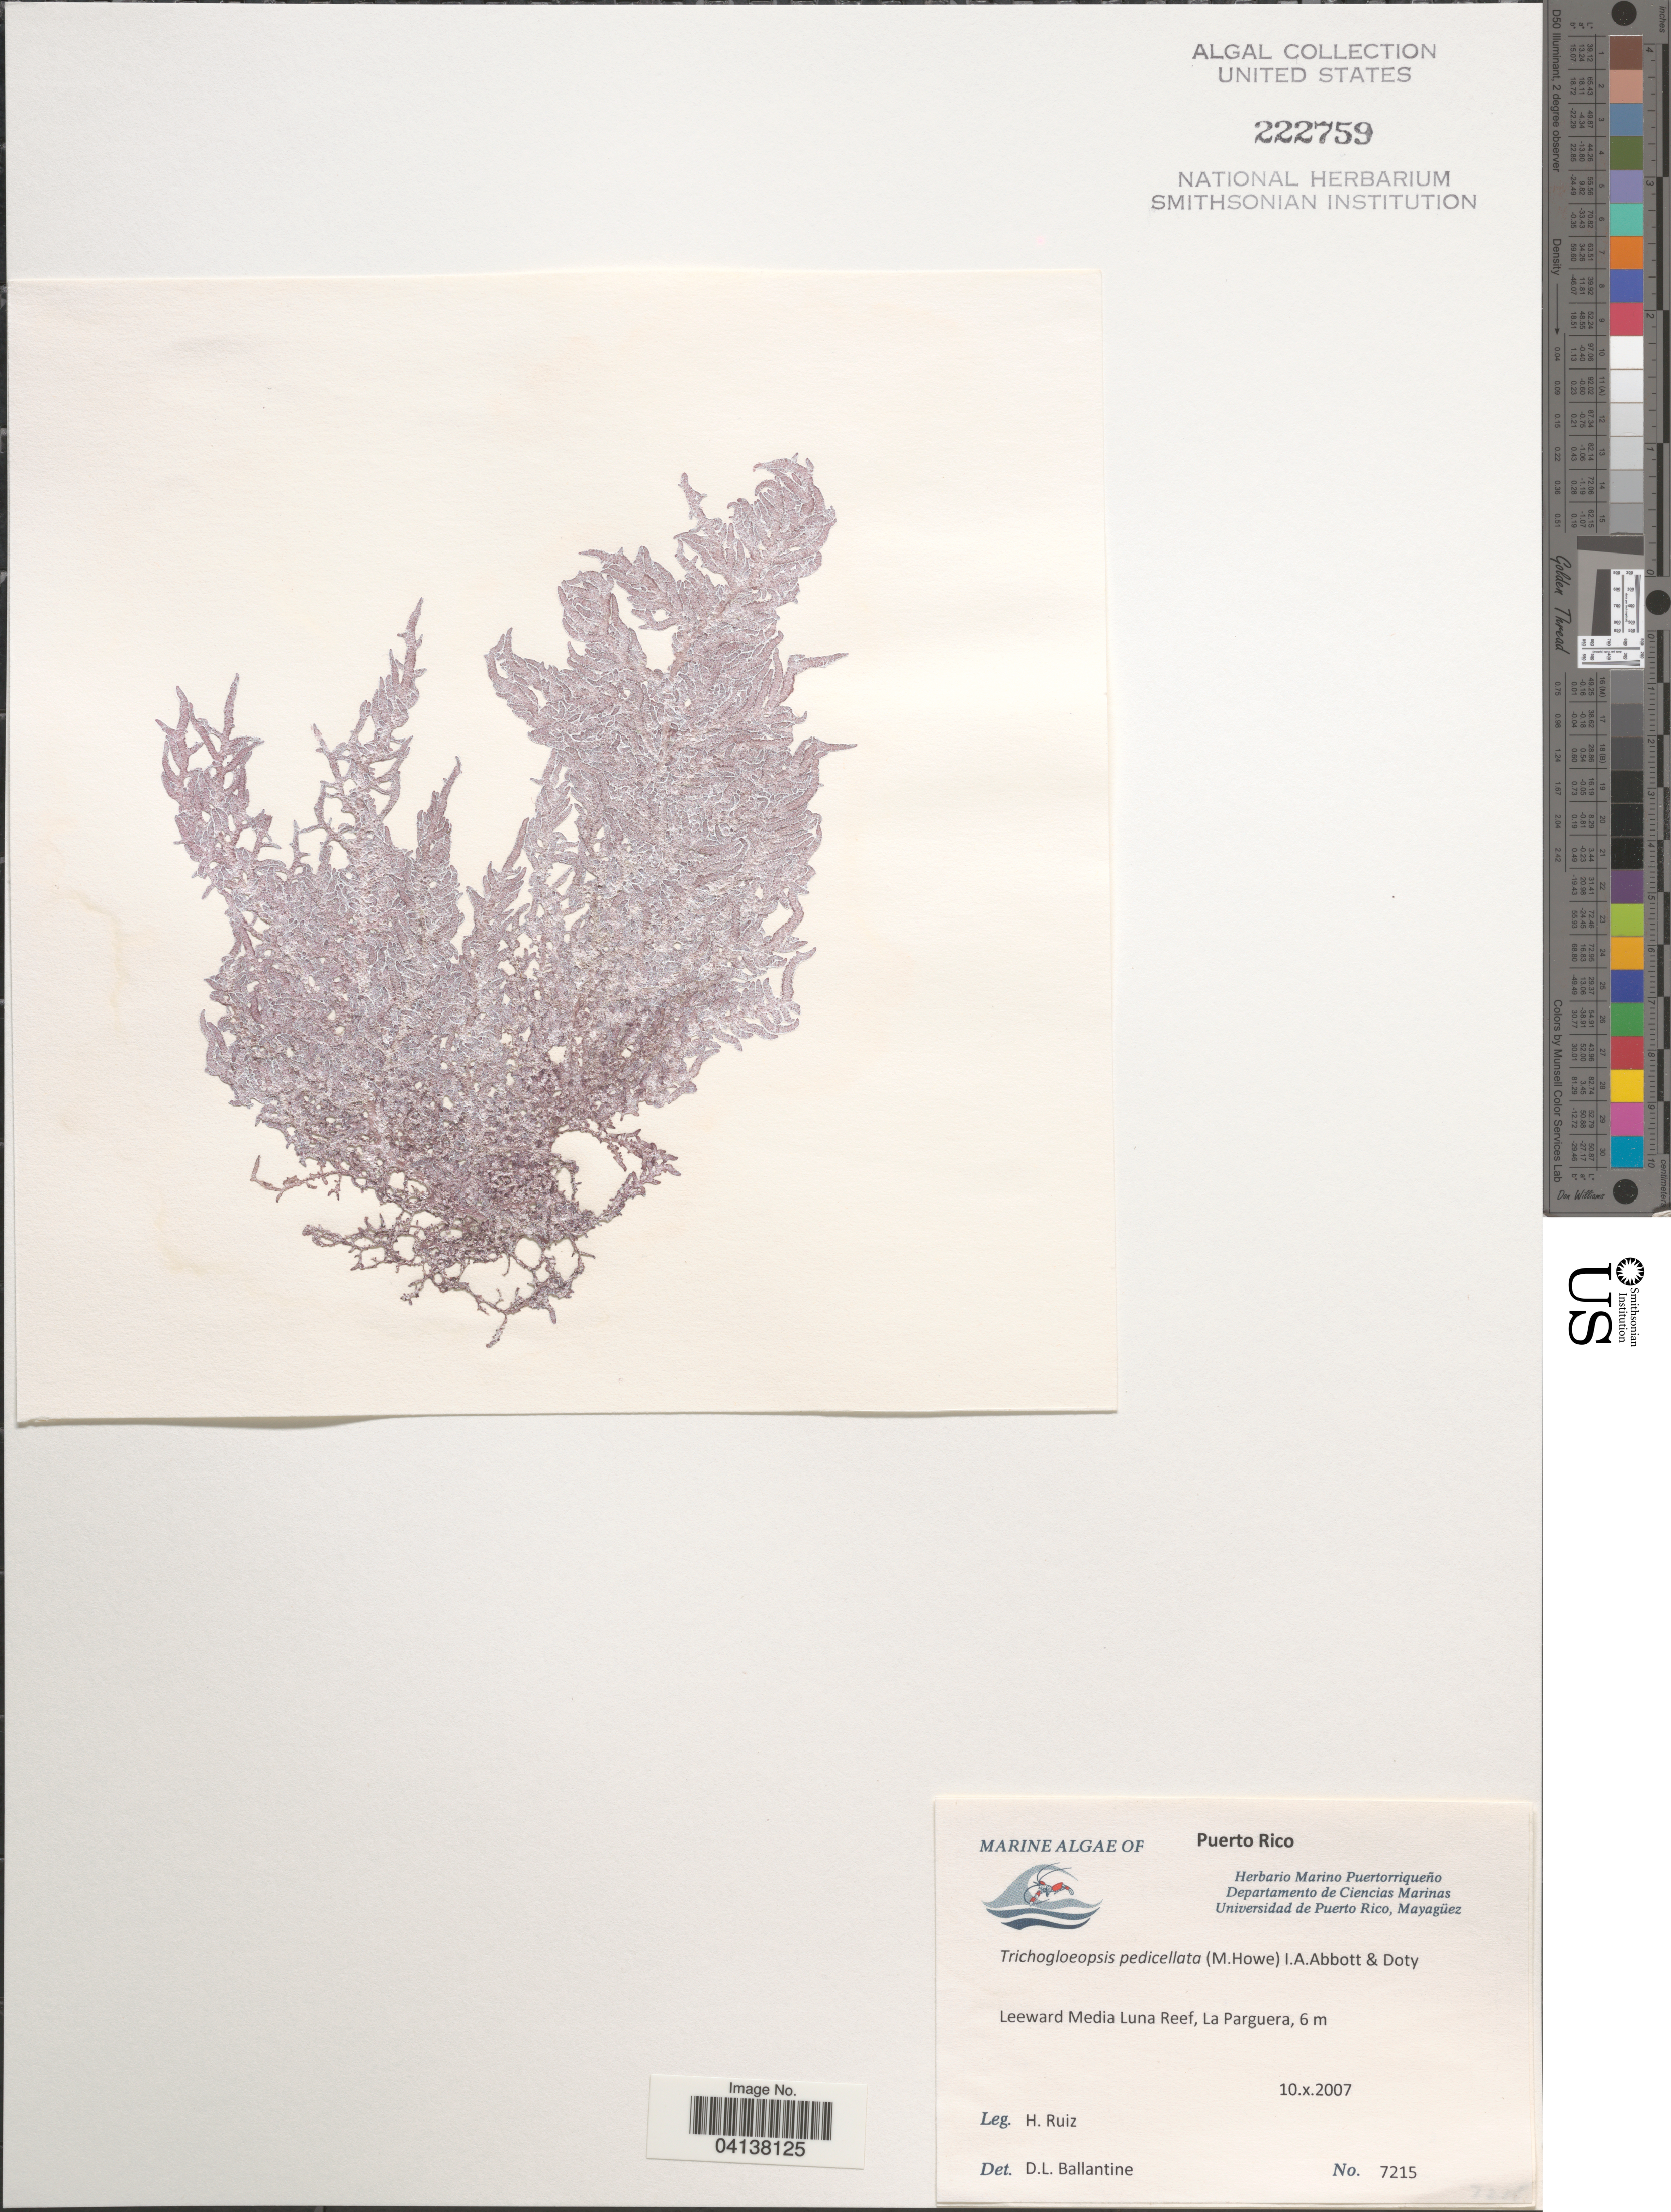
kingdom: Plantae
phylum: Rhodophyta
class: Florideophyceae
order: Nemaliales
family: Liagoraceae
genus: Trichogloeopsis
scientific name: Trichogloeopsis pedicellata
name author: (M. Howe in Britton & Millsp.) I.A. Abbott & Doty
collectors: H. Ruiz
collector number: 7215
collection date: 2007-10-10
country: Puerto Rico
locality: Leeward Media Luna Reef, La Parguera.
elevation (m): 6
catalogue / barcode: US 222759